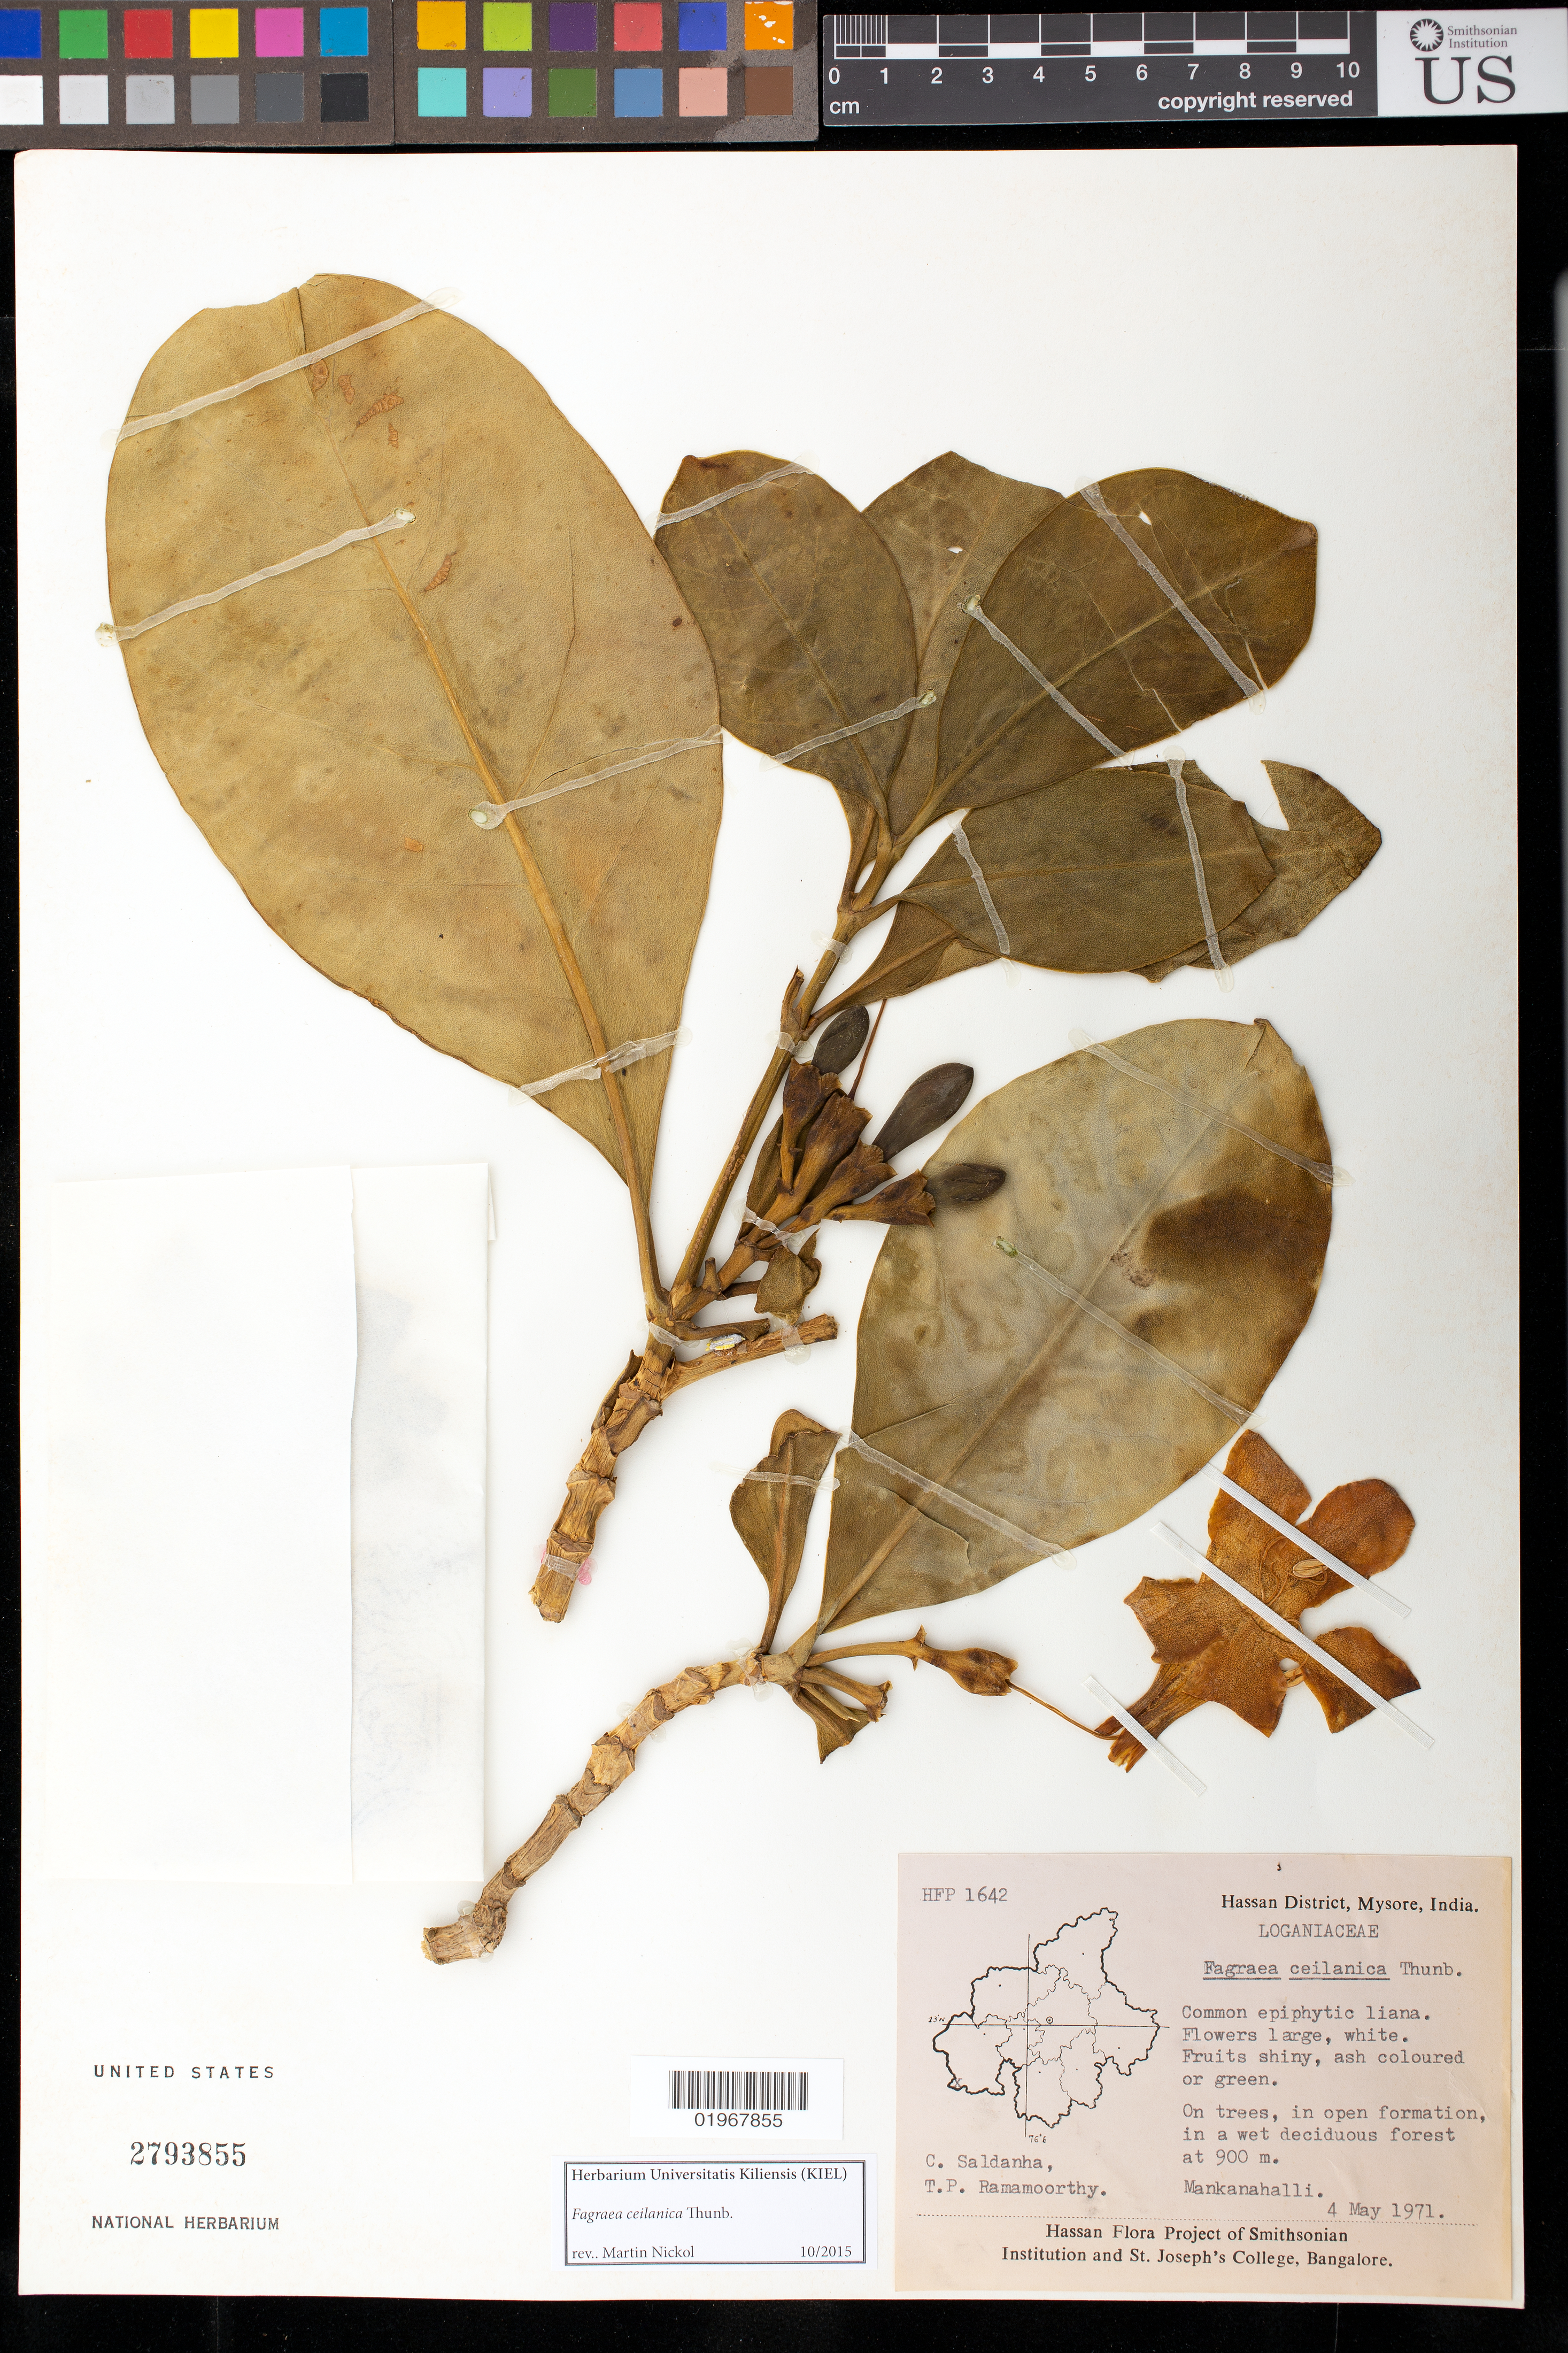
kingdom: Plantae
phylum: Tracheophyta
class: Magnoliopsida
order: Gentianales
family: Gentianaceae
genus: Fagraea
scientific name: Fagraea ceilanica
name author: Thunb.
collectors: C. Saldanha & T. P. Ramamoorthy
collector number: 1642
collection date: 1971-05-04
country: India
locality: Hassan District, Mysore. Mankanahalli.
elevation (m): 900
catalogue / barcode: US 2793855